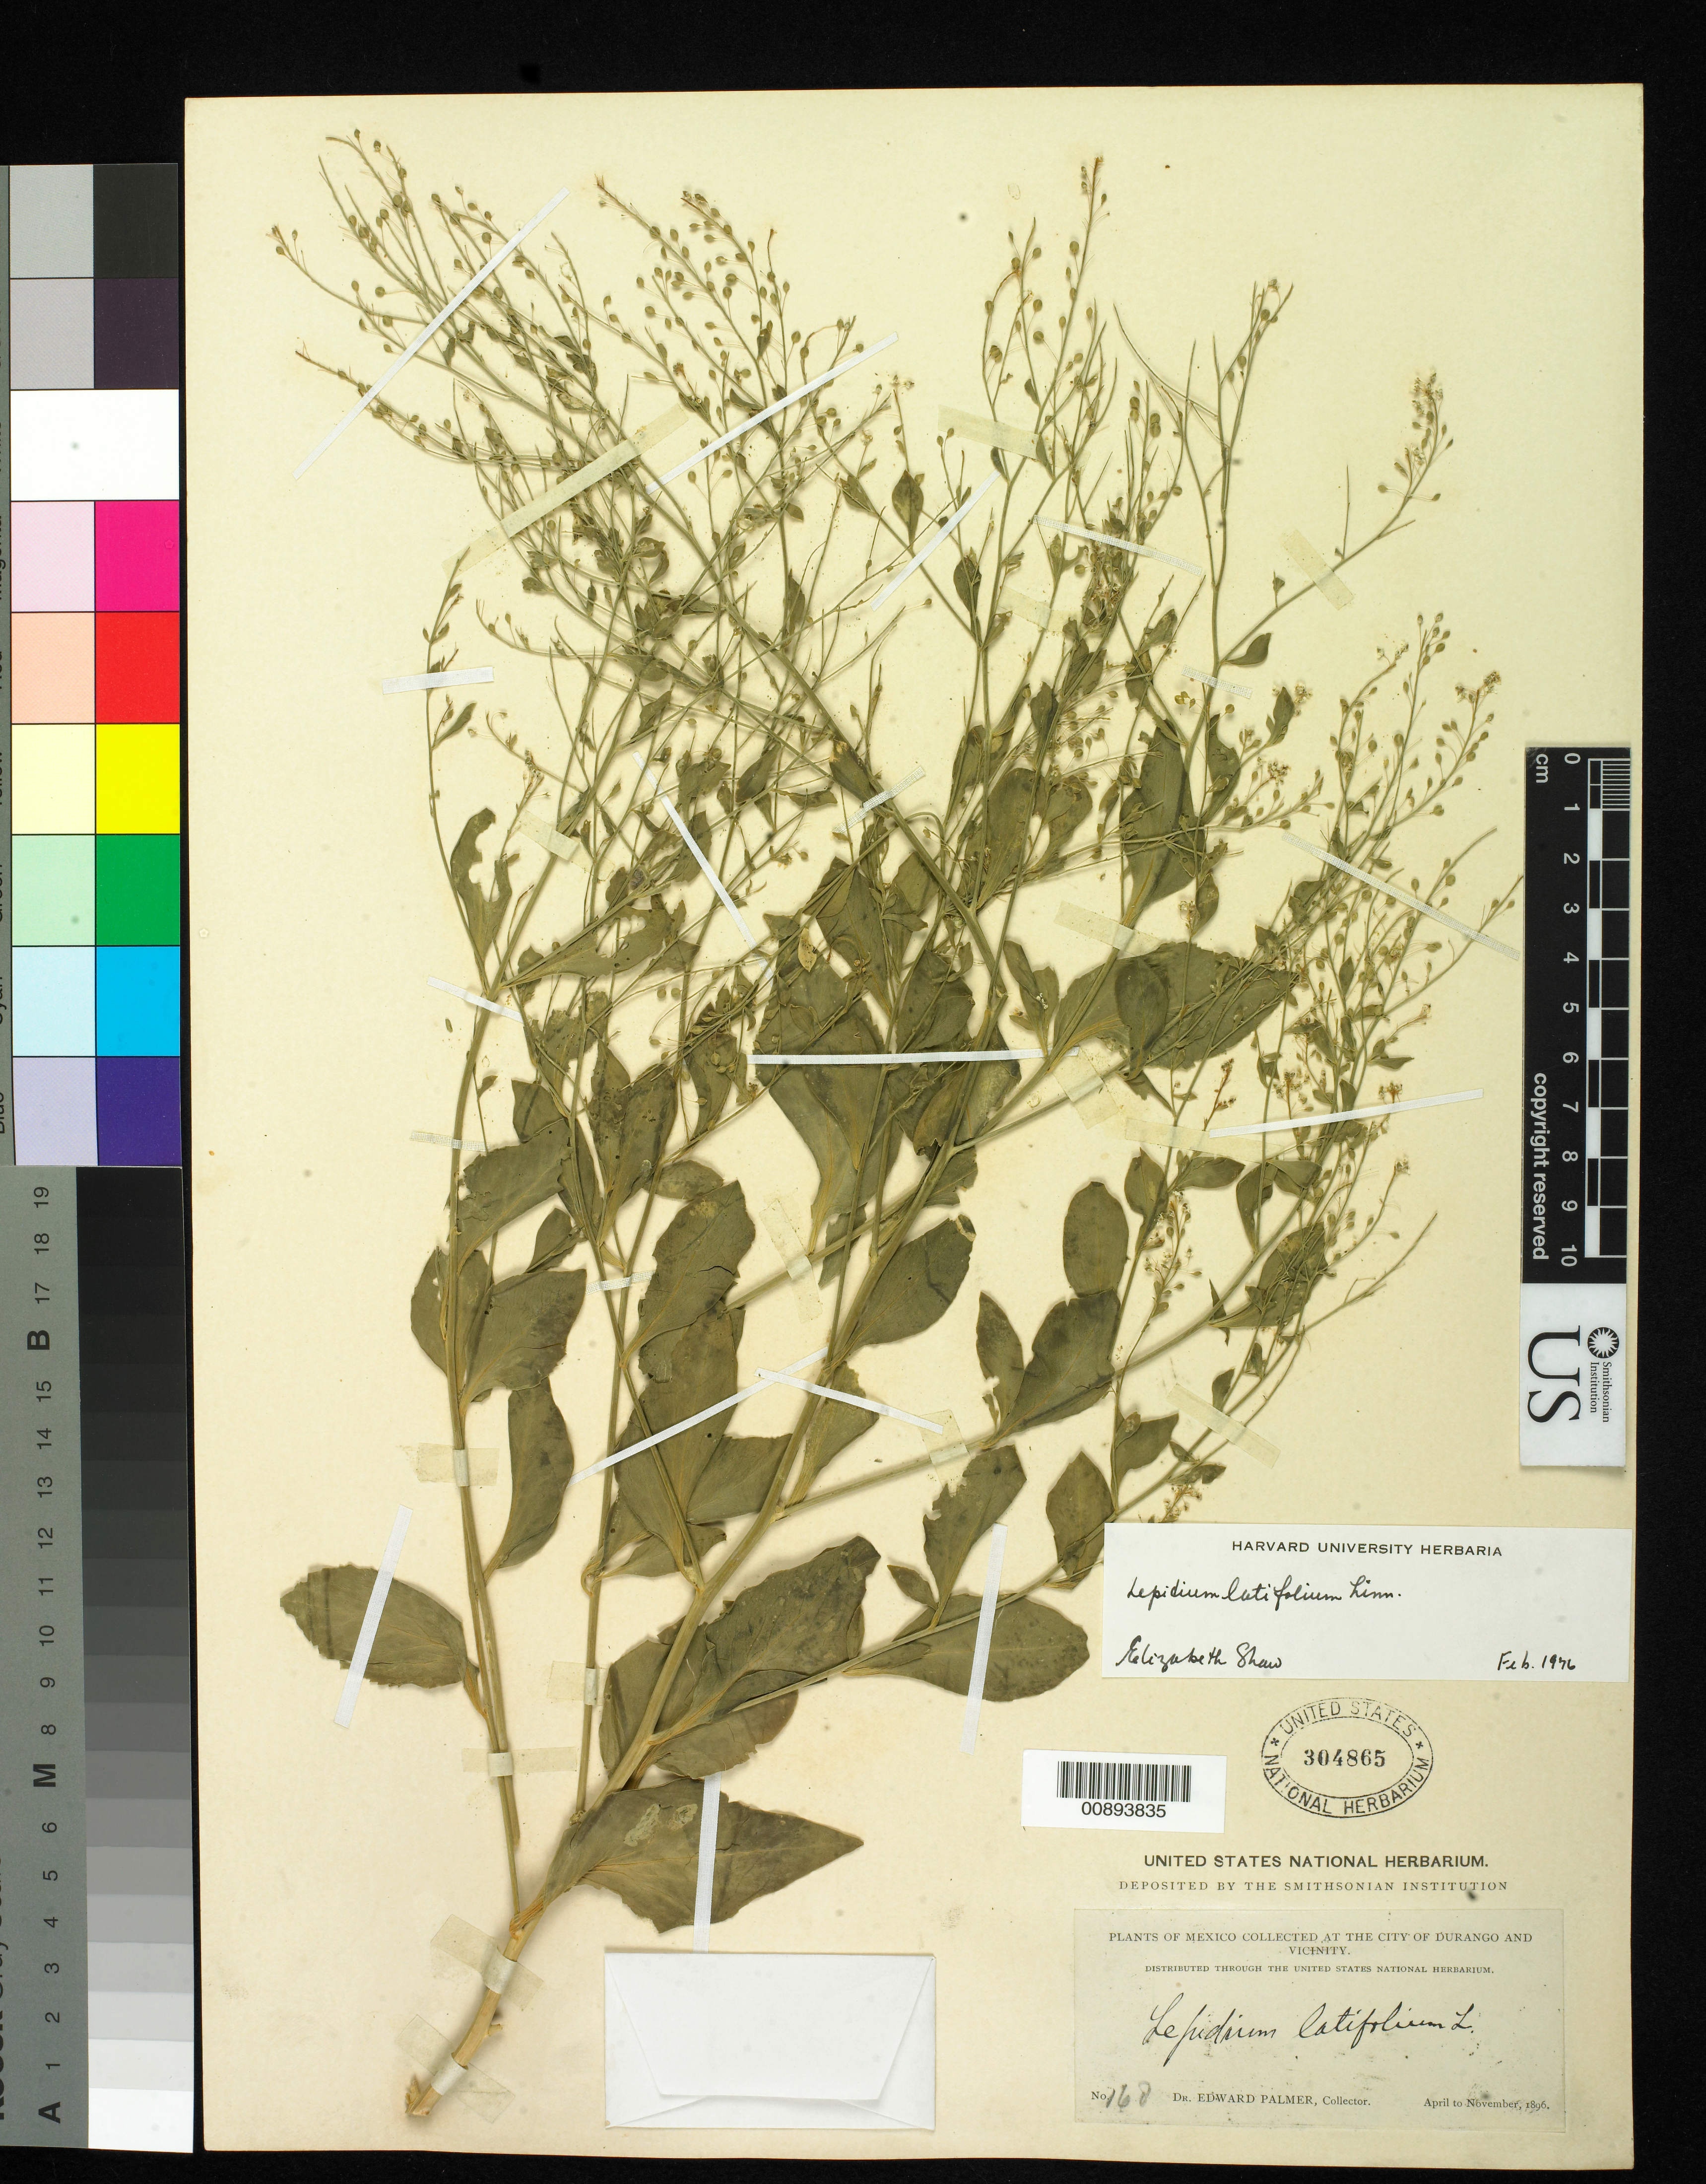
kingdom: Plantae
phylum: Tracheophyta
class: Magnoliopsida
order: Brassicales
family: Brassicaceae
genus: Lepidium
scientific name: Lepidium latifolium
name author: L.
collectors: E. Palmer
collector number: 168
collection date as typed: Apr 1896 to -- Nov 1896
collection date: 1896-04/1896-11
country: Mexico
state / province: Durango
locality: City of Durango and vicinity.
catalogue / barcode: US 304865